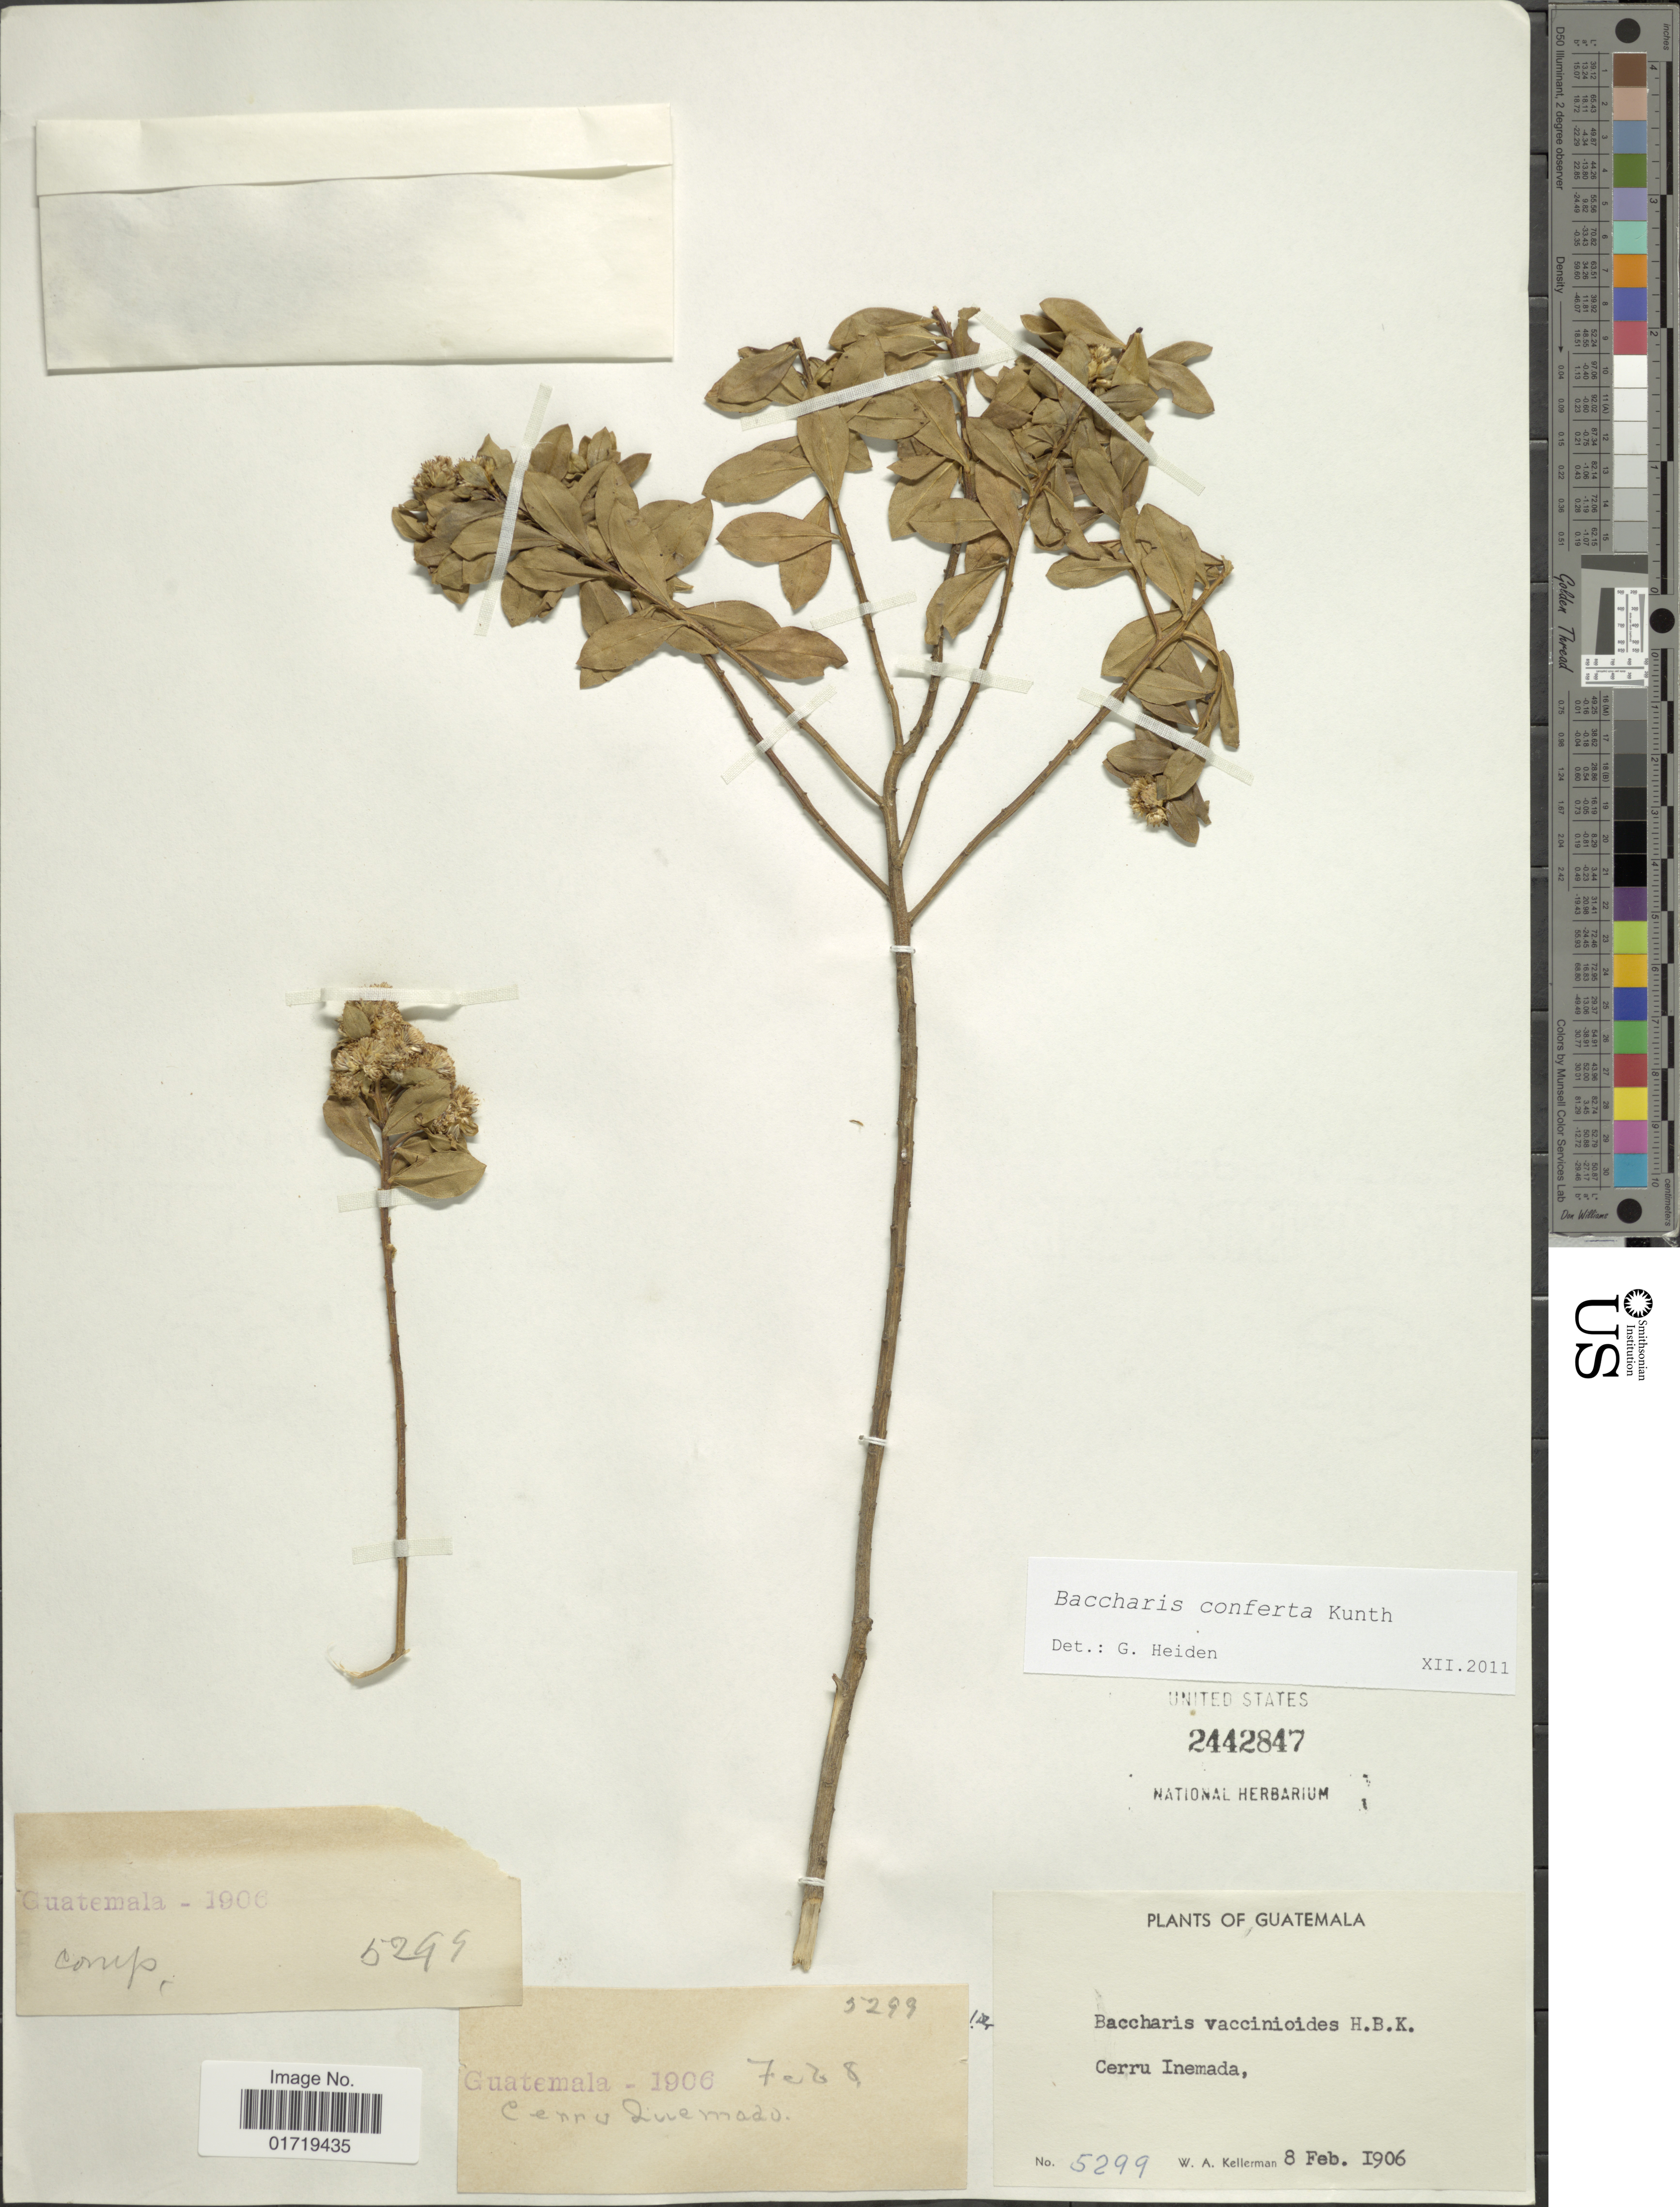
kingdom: Plantae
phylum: Tracheophyta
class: Magnoliopsida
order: Asterales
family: Asteraceae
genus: Baccharis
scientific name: Baccharis conferta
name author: Kunth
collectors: W. Kellerman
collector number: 5299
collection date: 1906-02-08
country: Guatemala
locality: Cerro Inemada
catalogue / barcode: US 2442847